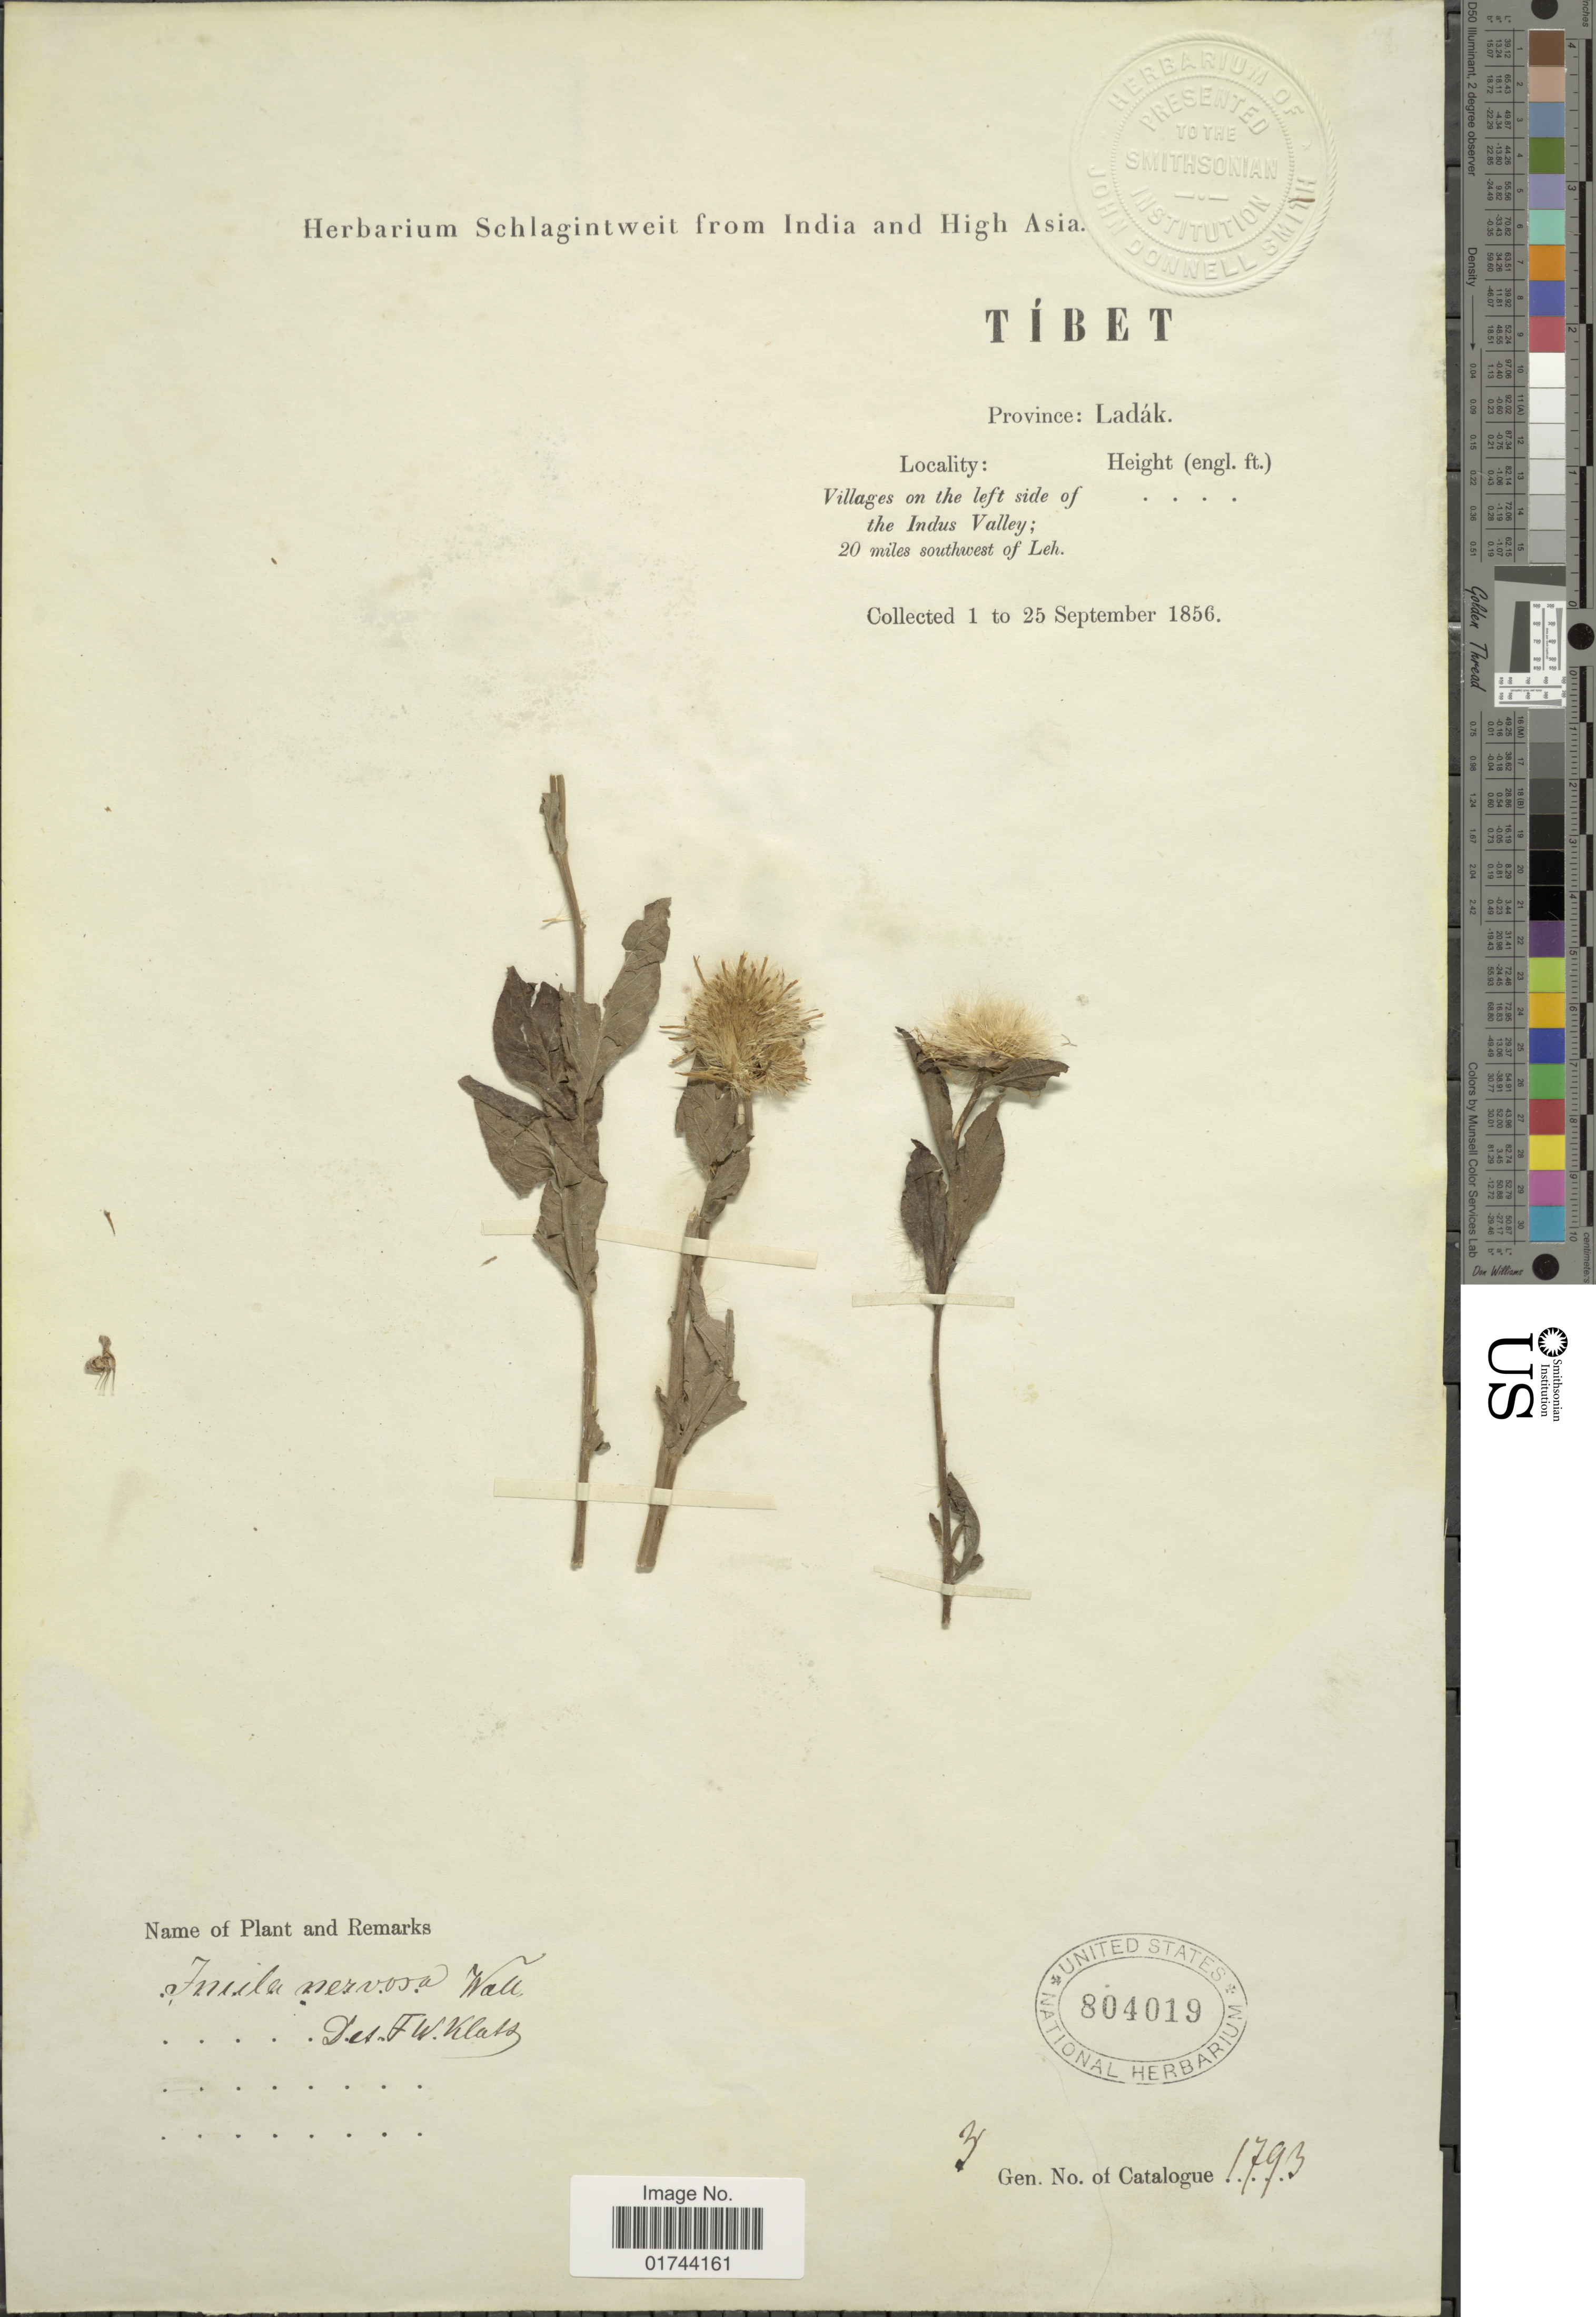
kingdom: Plantae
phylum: Tracheophyta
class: Magnoliopsida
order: Asterales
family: Asteraceae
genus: Inula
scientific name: Inula nervosa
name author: Wall. ex DC.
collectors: ex herb. Schlagintweit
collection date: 1856-09-01/1856-09-25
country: India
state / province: Ladakh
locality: Tibet, Province: Ladak, Villages on the left side of the Indus Valley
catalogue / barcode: US 804019